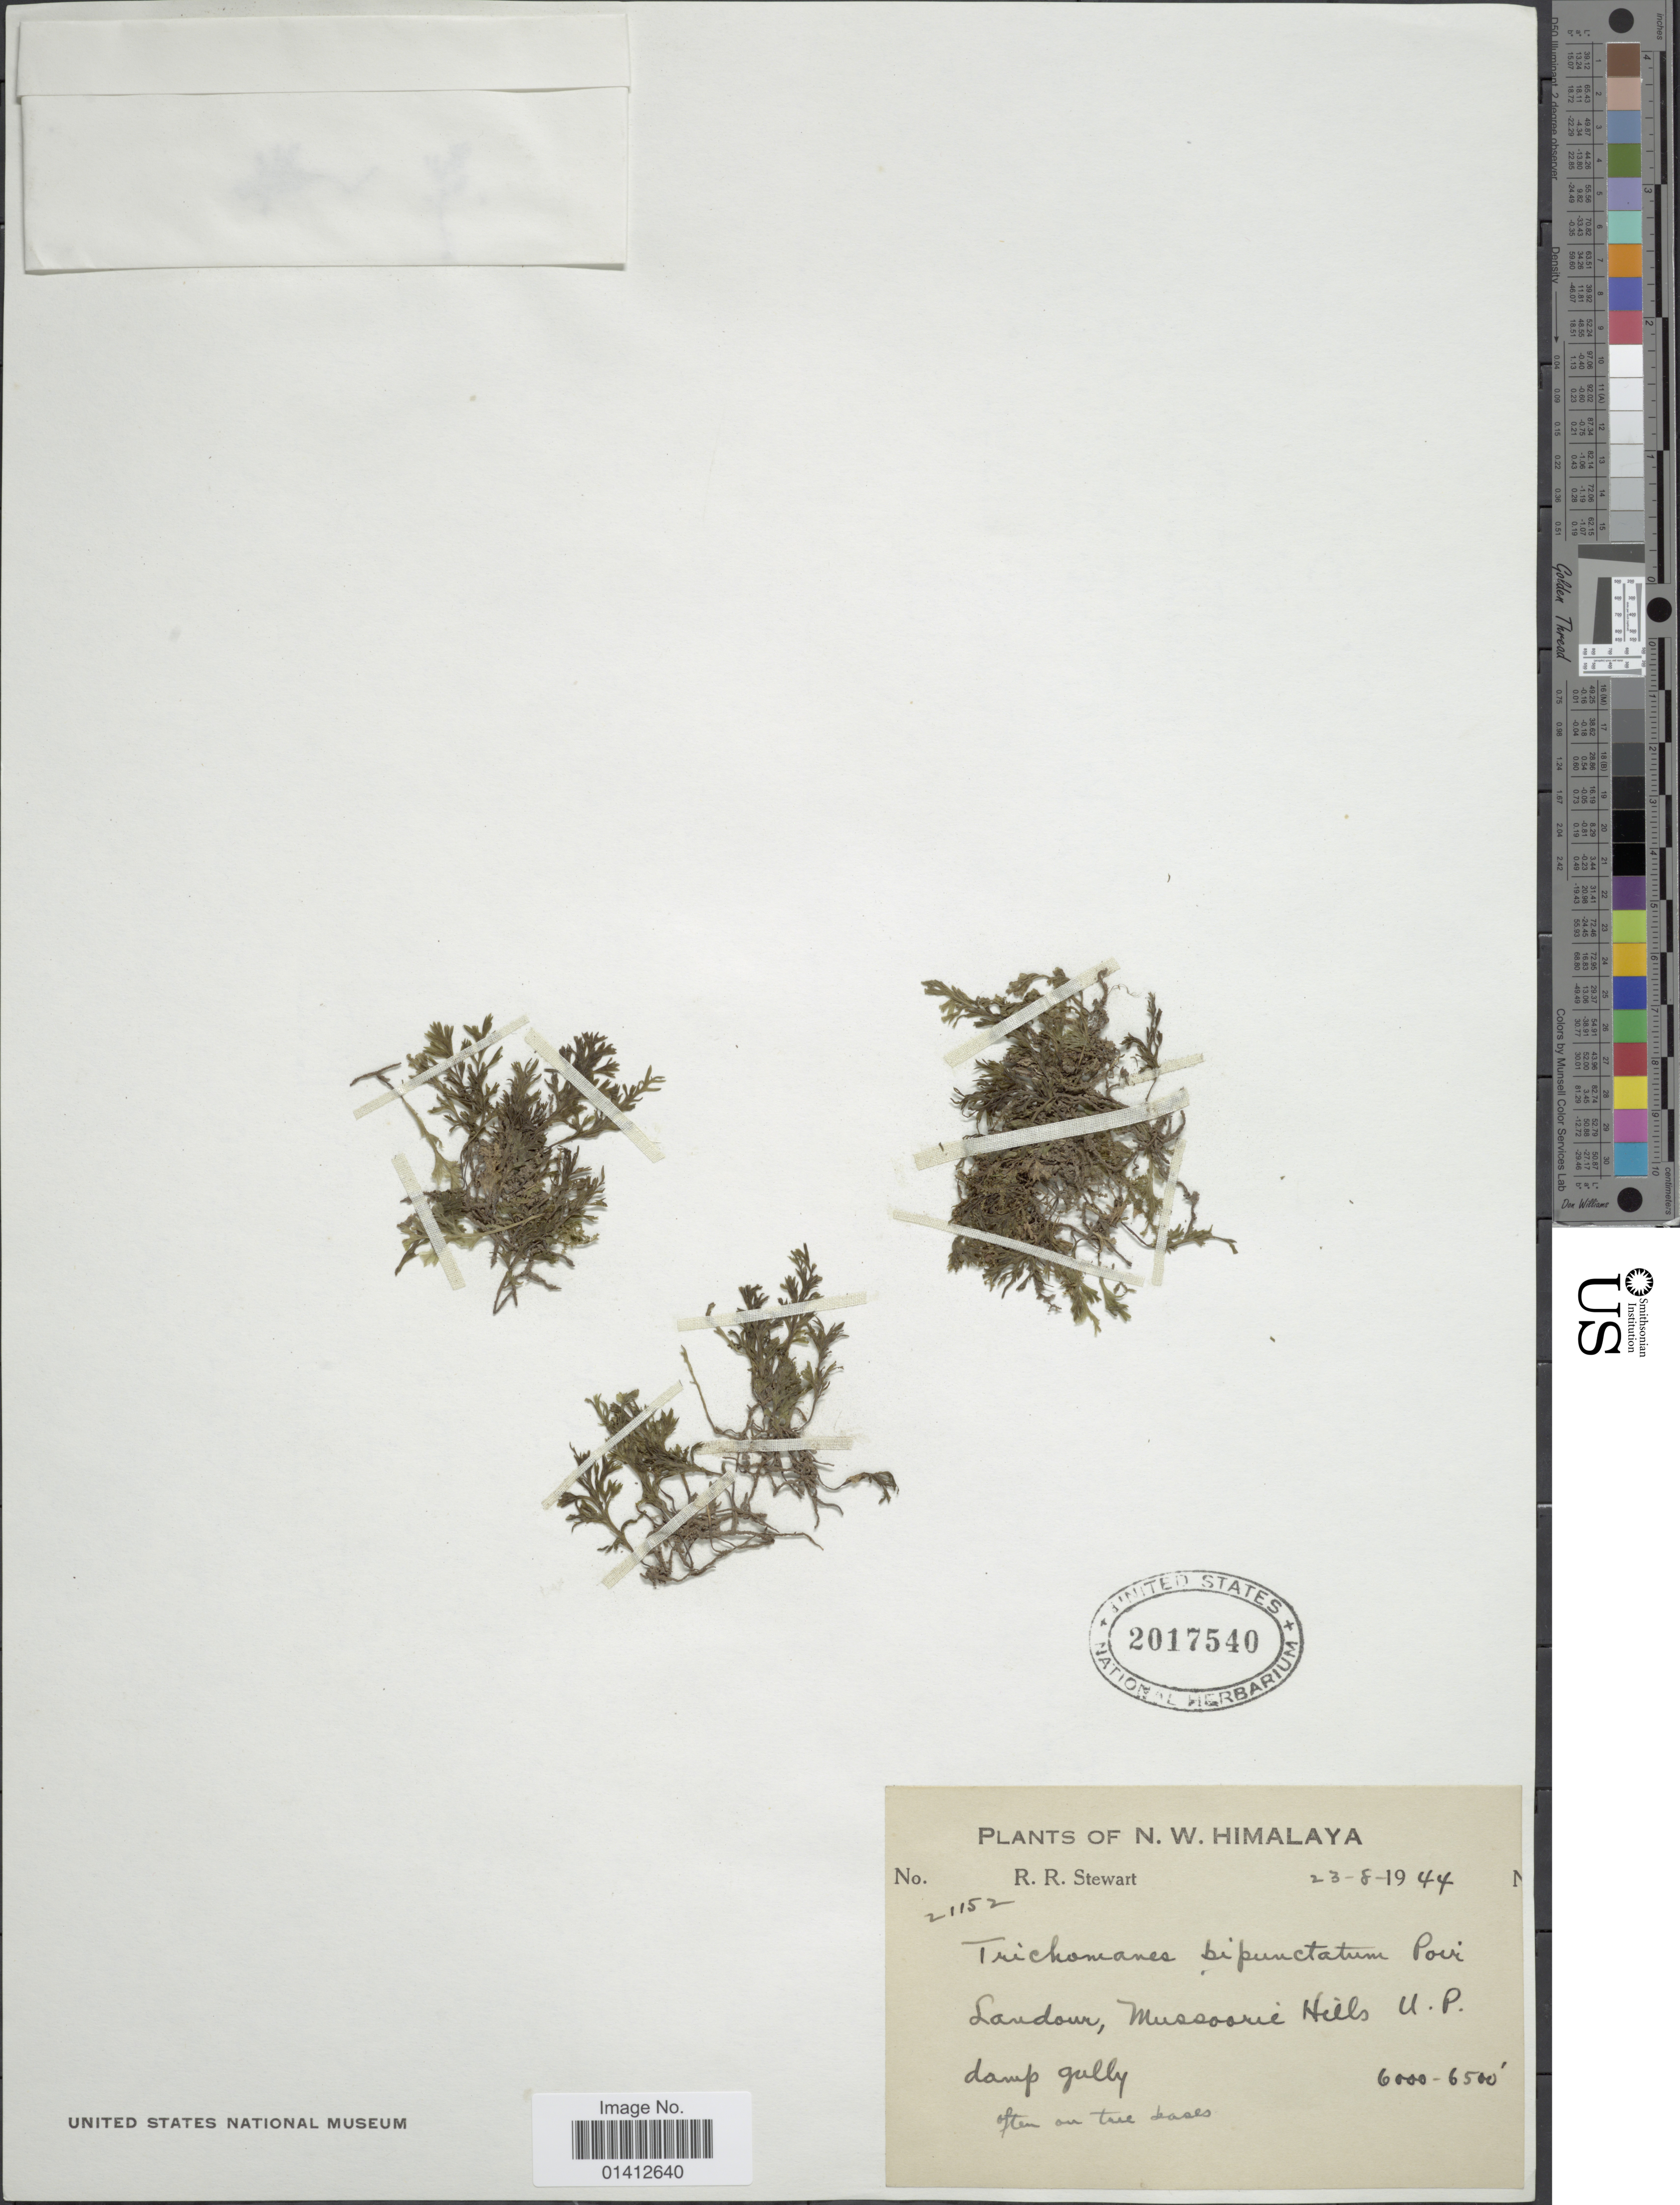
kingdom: Plantae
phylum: Tracheophyta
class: Polypodiopsida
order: Hymenophyllales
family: Hymenophyllaceae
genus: Crepidomanes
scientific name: Crepidomanes latealatum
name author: (Bosch) Copel.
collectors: R. R. Stewart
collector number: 21152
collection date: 1944-08-23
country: India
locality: N.W. Himalaya, Landour, Mussoorie Hills U.P.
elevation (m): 1829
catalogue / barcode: US 2017540